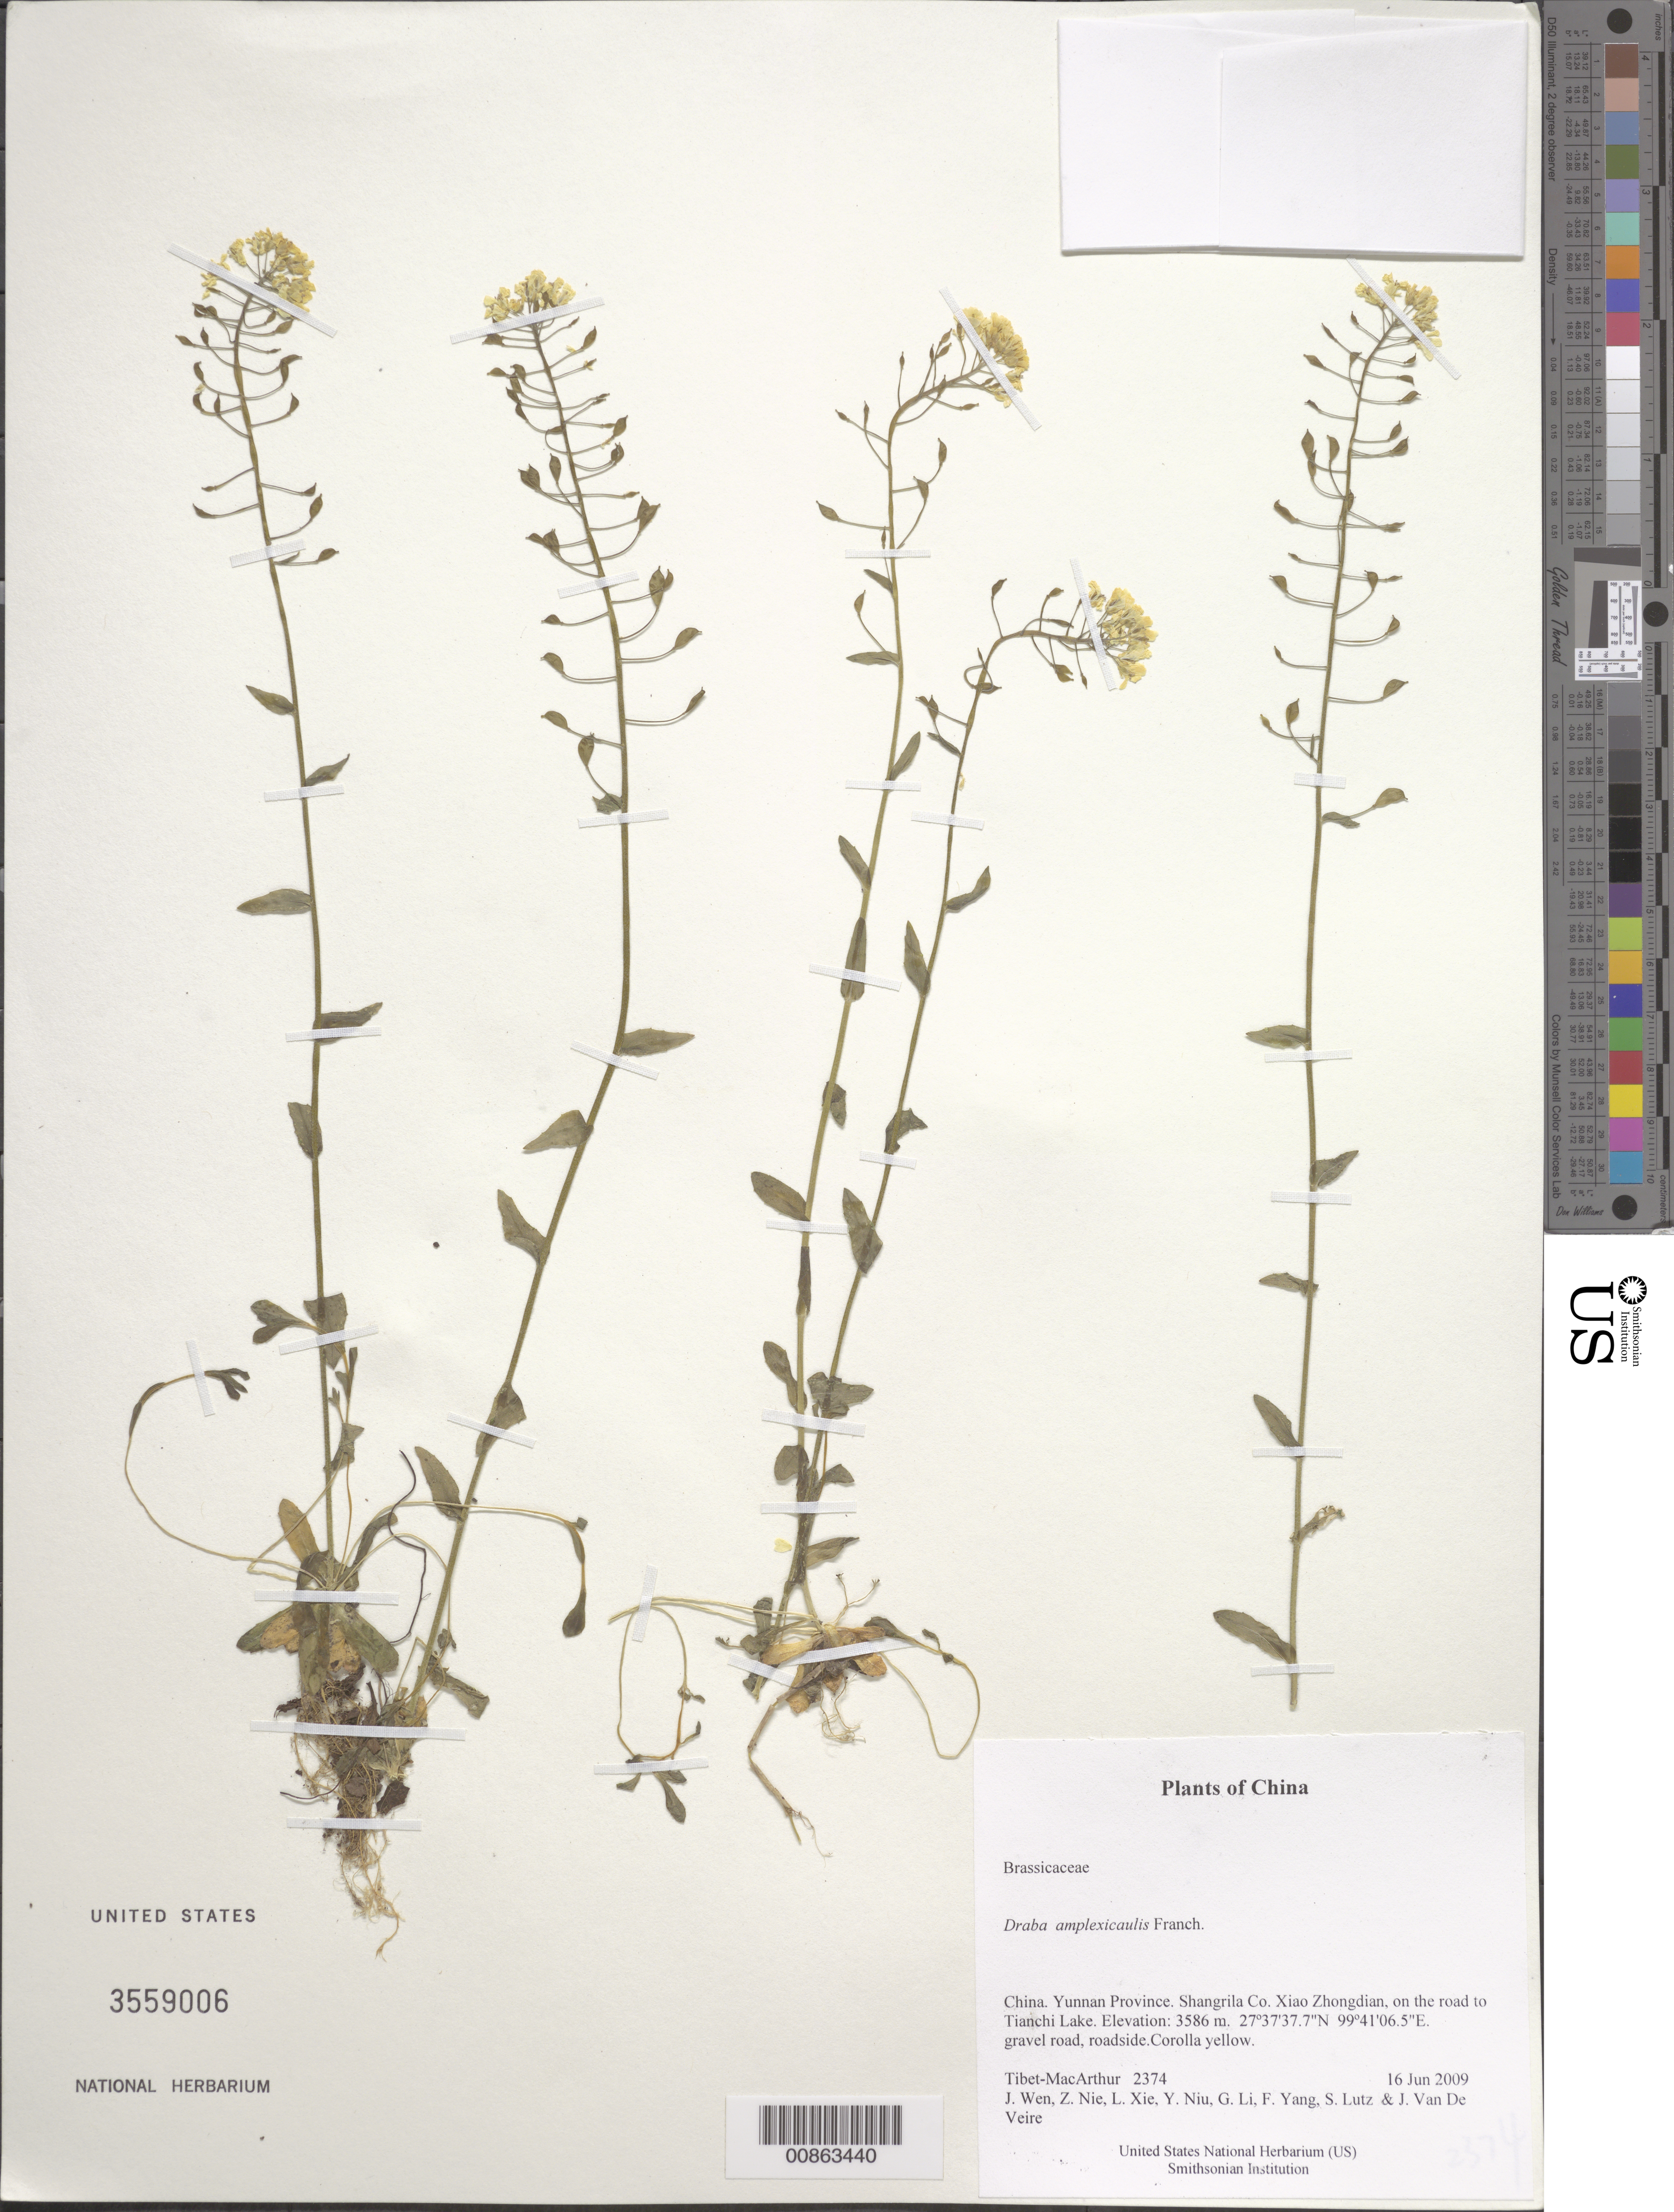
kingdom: Plantae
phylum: Tracheophyta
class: Magnoliopsida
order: Brassicales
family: Brassicaceae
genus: Draba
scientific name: Draba amplexicaulis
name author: Franch.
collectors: Tibet-MacArthur, J. Wen, Z. Nie, L. Xie & et al.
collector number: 2374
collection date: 2009-06-16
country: China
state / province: Yunnan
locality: Shangrila Co. Xiao Zhongdian, on the road to Tianchi Lake.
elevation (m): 3586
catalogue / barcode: US 3559006